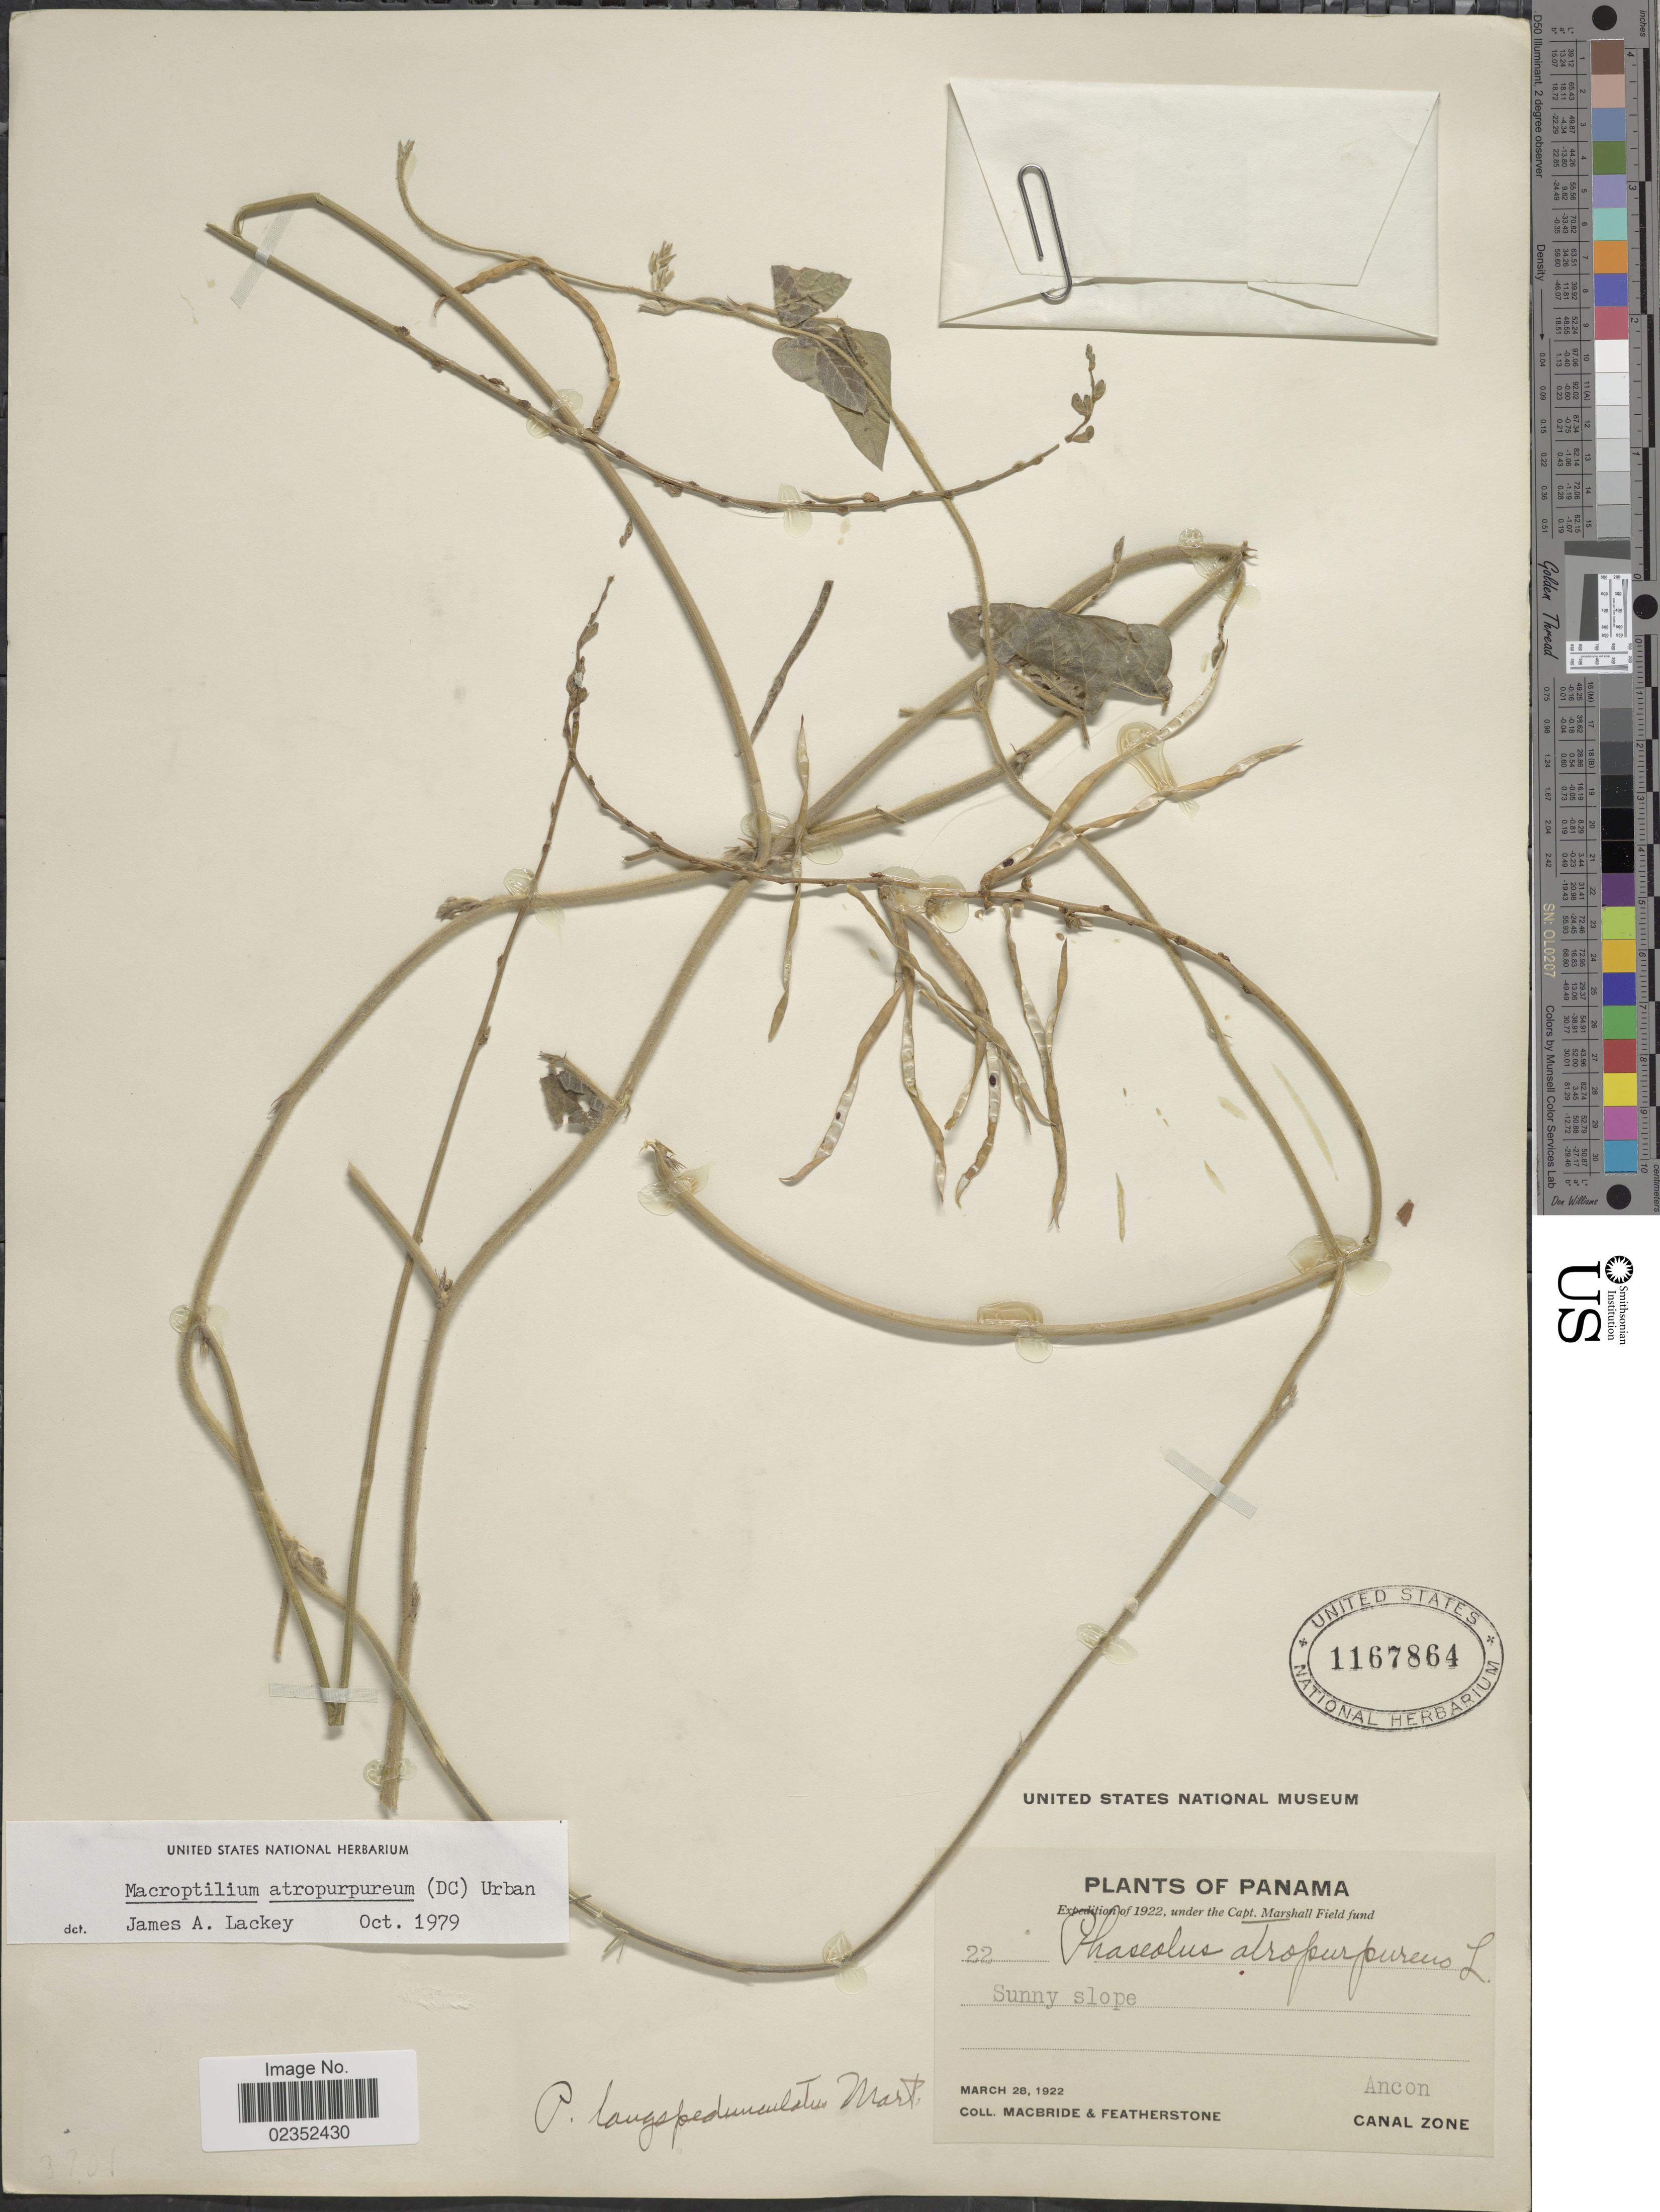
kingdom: Plantae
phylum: Tracheophyta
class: Magnoliopsida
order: Fabales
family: Fabaceae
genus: Macroptilium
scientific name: Macroptilium atropurpureum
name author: (DC.) Urb.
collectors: Macbride, -- & -. Featherstone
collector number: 22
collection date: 1922-03-28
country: Panama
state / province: Colón / Panamá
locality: Ancon. Canal Zone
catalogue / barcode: US 1167864